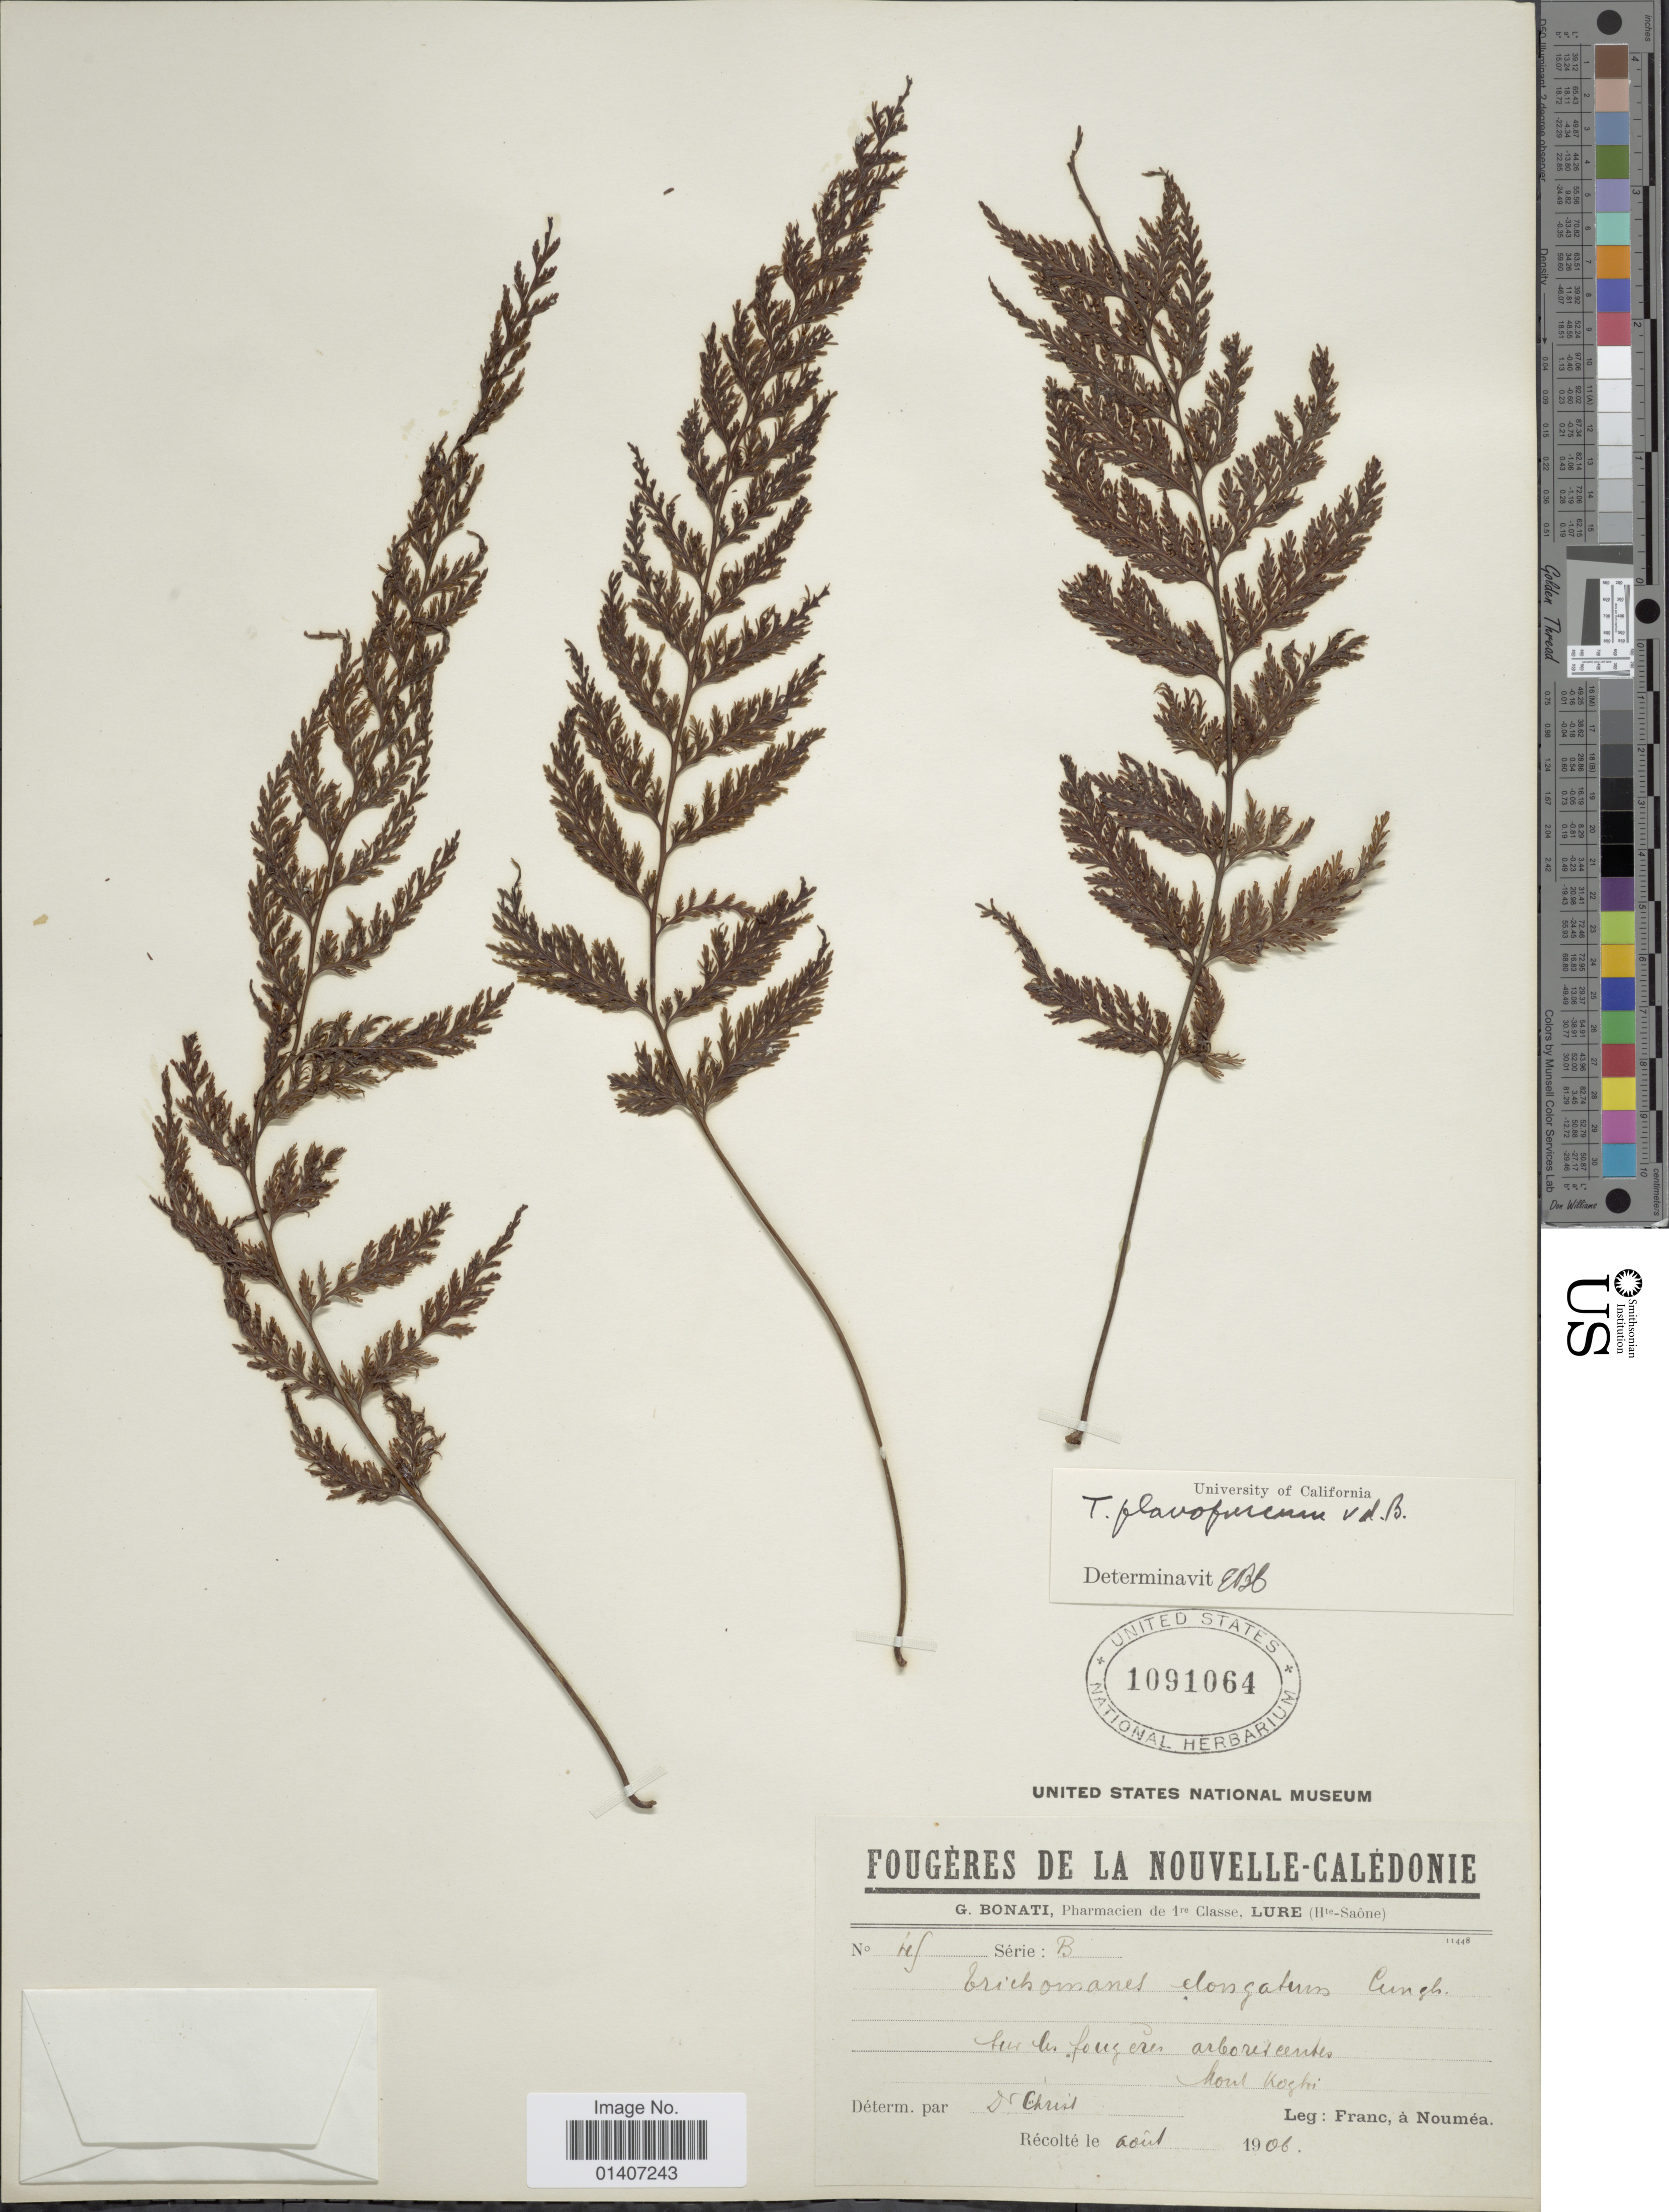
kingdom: Plantae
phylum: Tracheophyta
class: Polypodiopsida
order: Hymenophyllales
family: Hymenophyllaceae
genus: Abrodictyum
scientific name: Abrodictyum flavofuscum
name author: (Bosch) Ebihara & K. Iwats.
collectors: Franc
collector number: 45*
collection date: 1906-08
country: New Caledonia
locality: Mont Koghi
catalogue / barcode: US 1091064